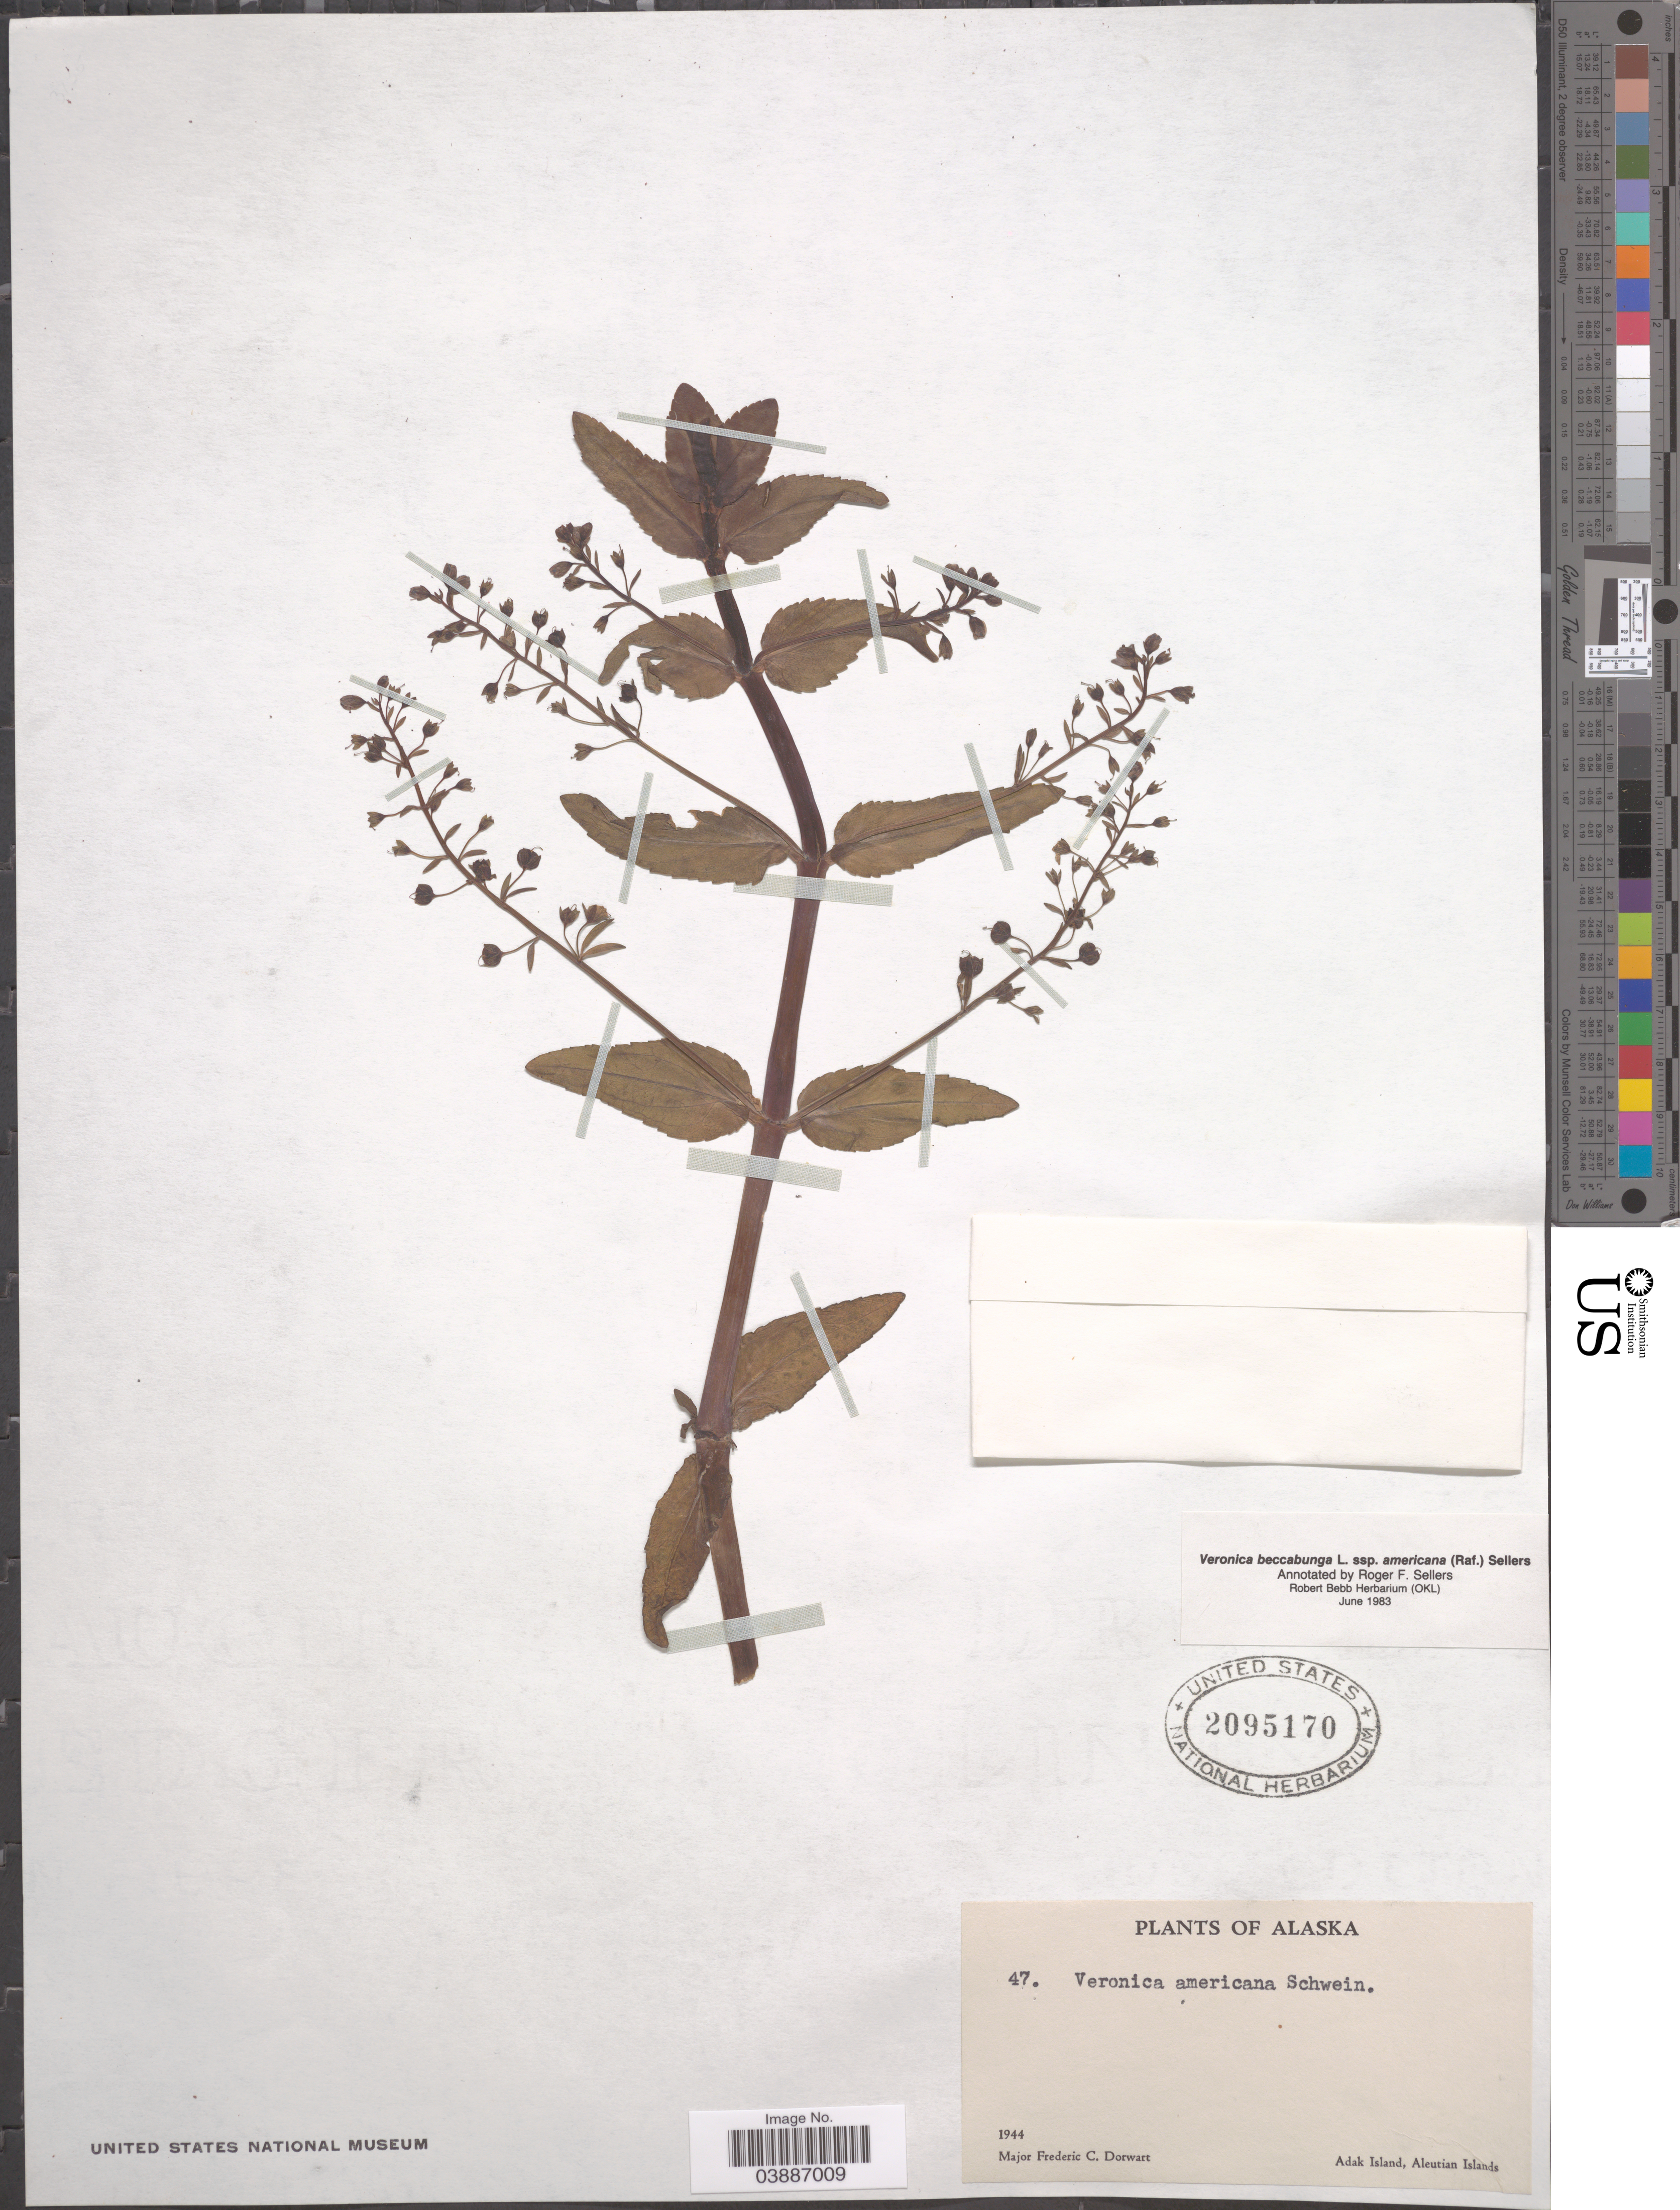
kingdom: Plantae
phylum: Tracheophyta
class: Magnoliopsida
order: Lamiales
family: Plantaginaceae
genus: Veronica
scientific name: Veronica beccabunga subsp. americana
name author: Raf.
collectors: F. Dorwart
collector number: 47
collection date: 1944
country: United States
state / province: Alaska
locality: Adak Island, Aleutian Islands.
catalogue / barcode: US 2095170